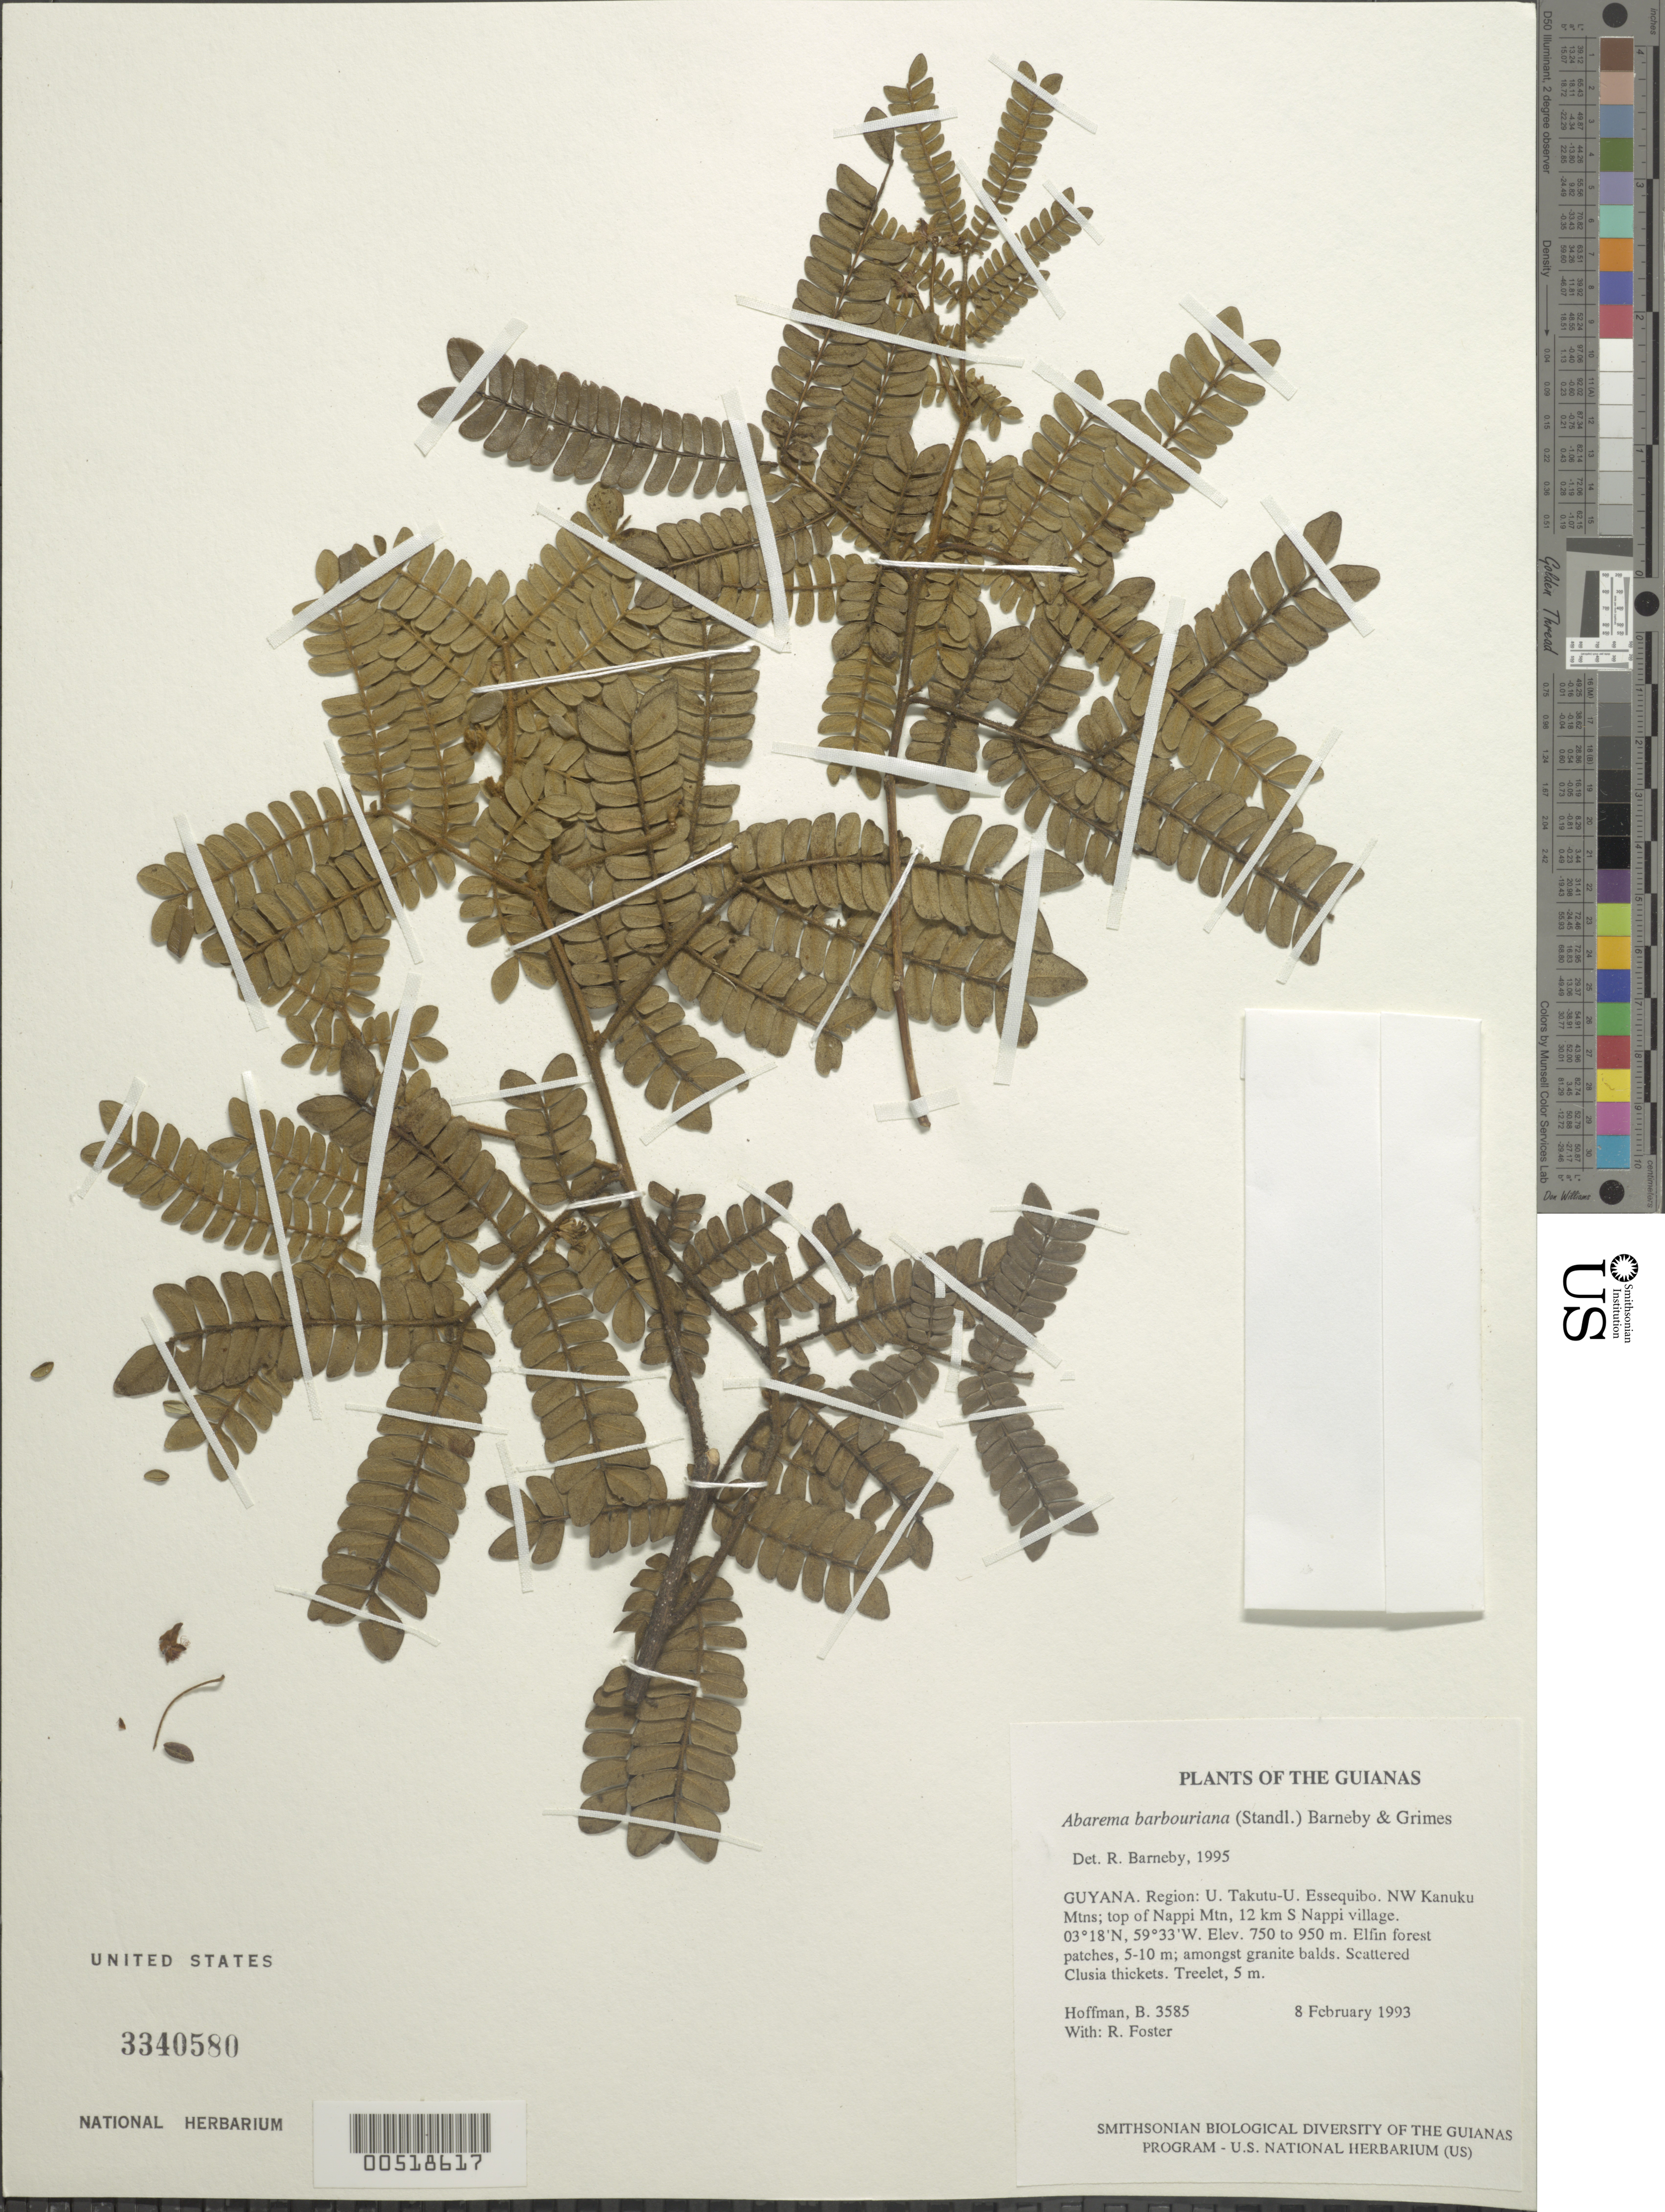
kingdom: Plantae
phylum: Tracheophyta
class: Magnoliopsida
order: Fabales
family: Fabaceae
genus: Abarema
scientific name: Abarema barbouriana var. barbouriana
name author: (Standl.) Barneby & J.W. Grimes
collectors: B. Hoffman & R. Foster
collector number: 3585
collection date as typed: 8 February 1993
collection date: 1993-02-08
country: Guyana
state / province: U. Takutu-U. Essequibo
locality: NW Kanuku Mountains; top of Nappi Mountain, 12 km S of Nappi village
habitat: Elfin forest patches, 5-10 m; amongst granite balds. Scattered Clusia thickets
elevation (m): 750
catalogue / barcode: US 3340580